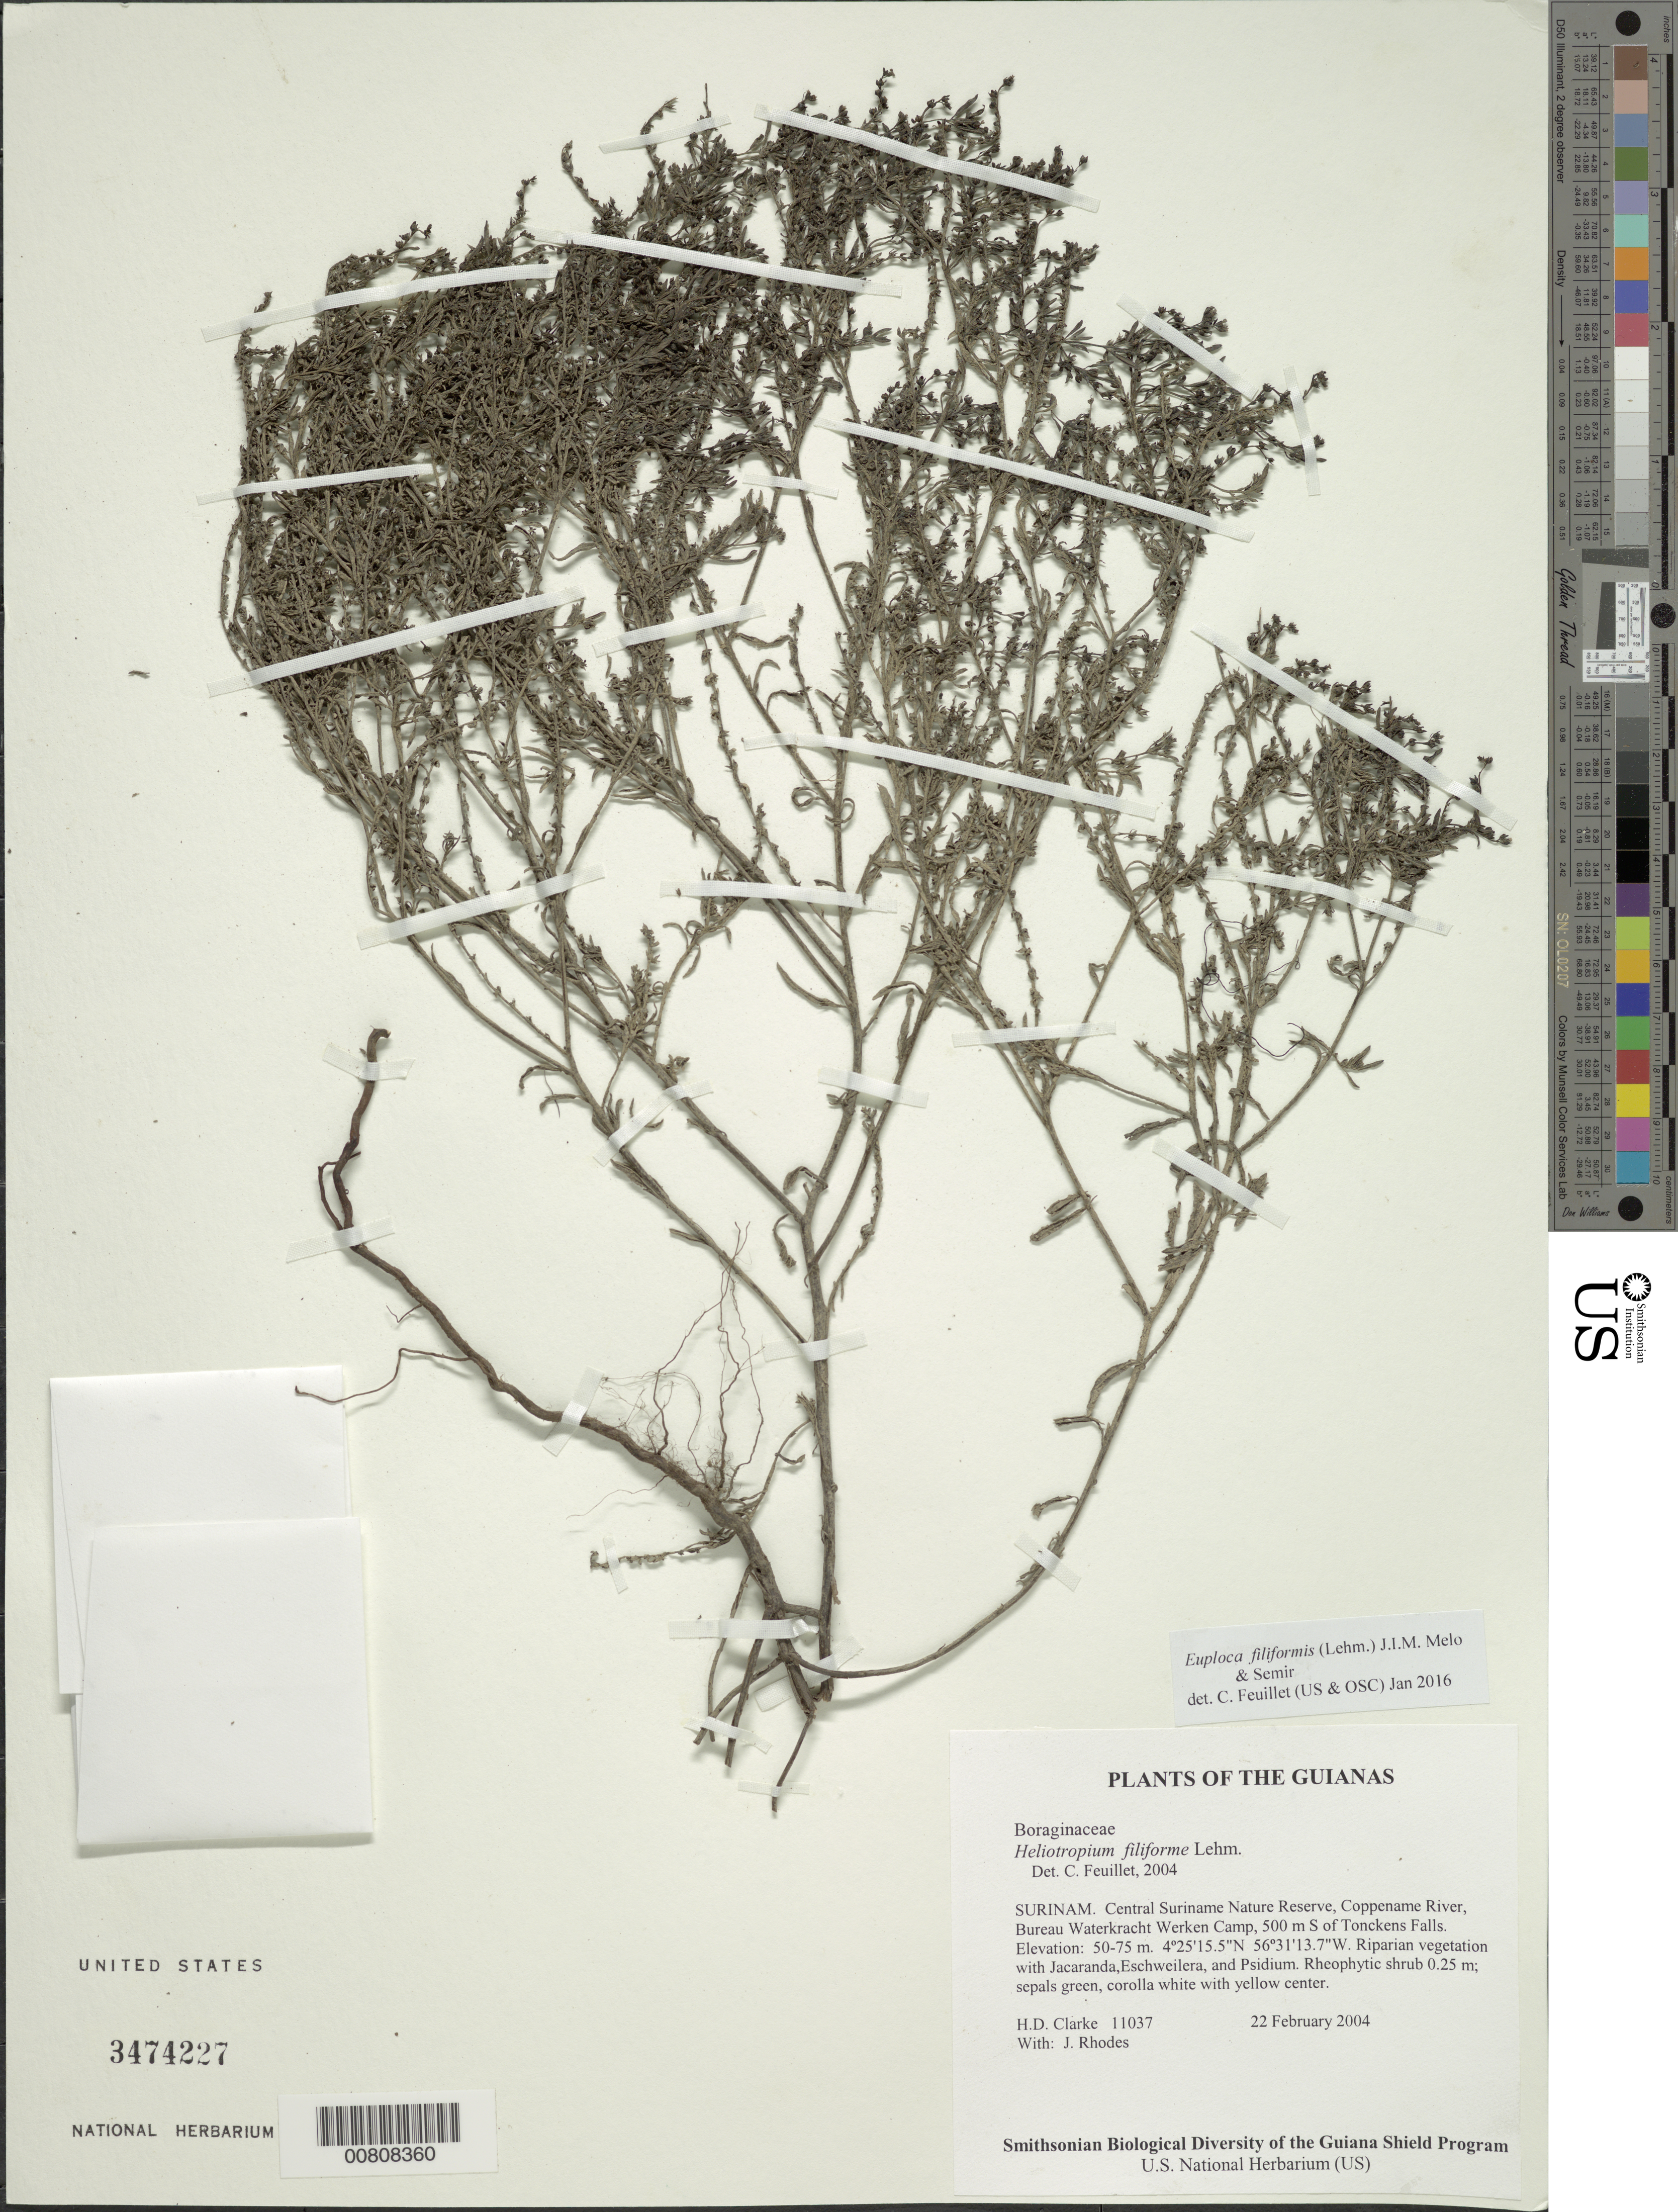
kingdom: Plantae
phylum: Tracheophyta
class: Magnoliopsida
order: Boraginales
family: Heliotropiaceae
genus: Euploca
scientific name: Euploca filiformis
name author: (Lehm.) J.I.M. Melo & Semir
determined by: Feuillet, C.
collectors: H. D. Clarke & J. Rhodes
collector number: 11037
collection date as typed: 22 February 2004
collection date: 2004-02-22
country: Suriname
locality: Central Suriname Nature Reserve, Coppename River, Bureau Waterkracht Werken Camp, 500 m S of Tonckens Falls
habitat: Riparian vegetation with Jacaranda,Eschweilera, and Psidium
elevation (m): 50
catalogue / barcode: US 3474227